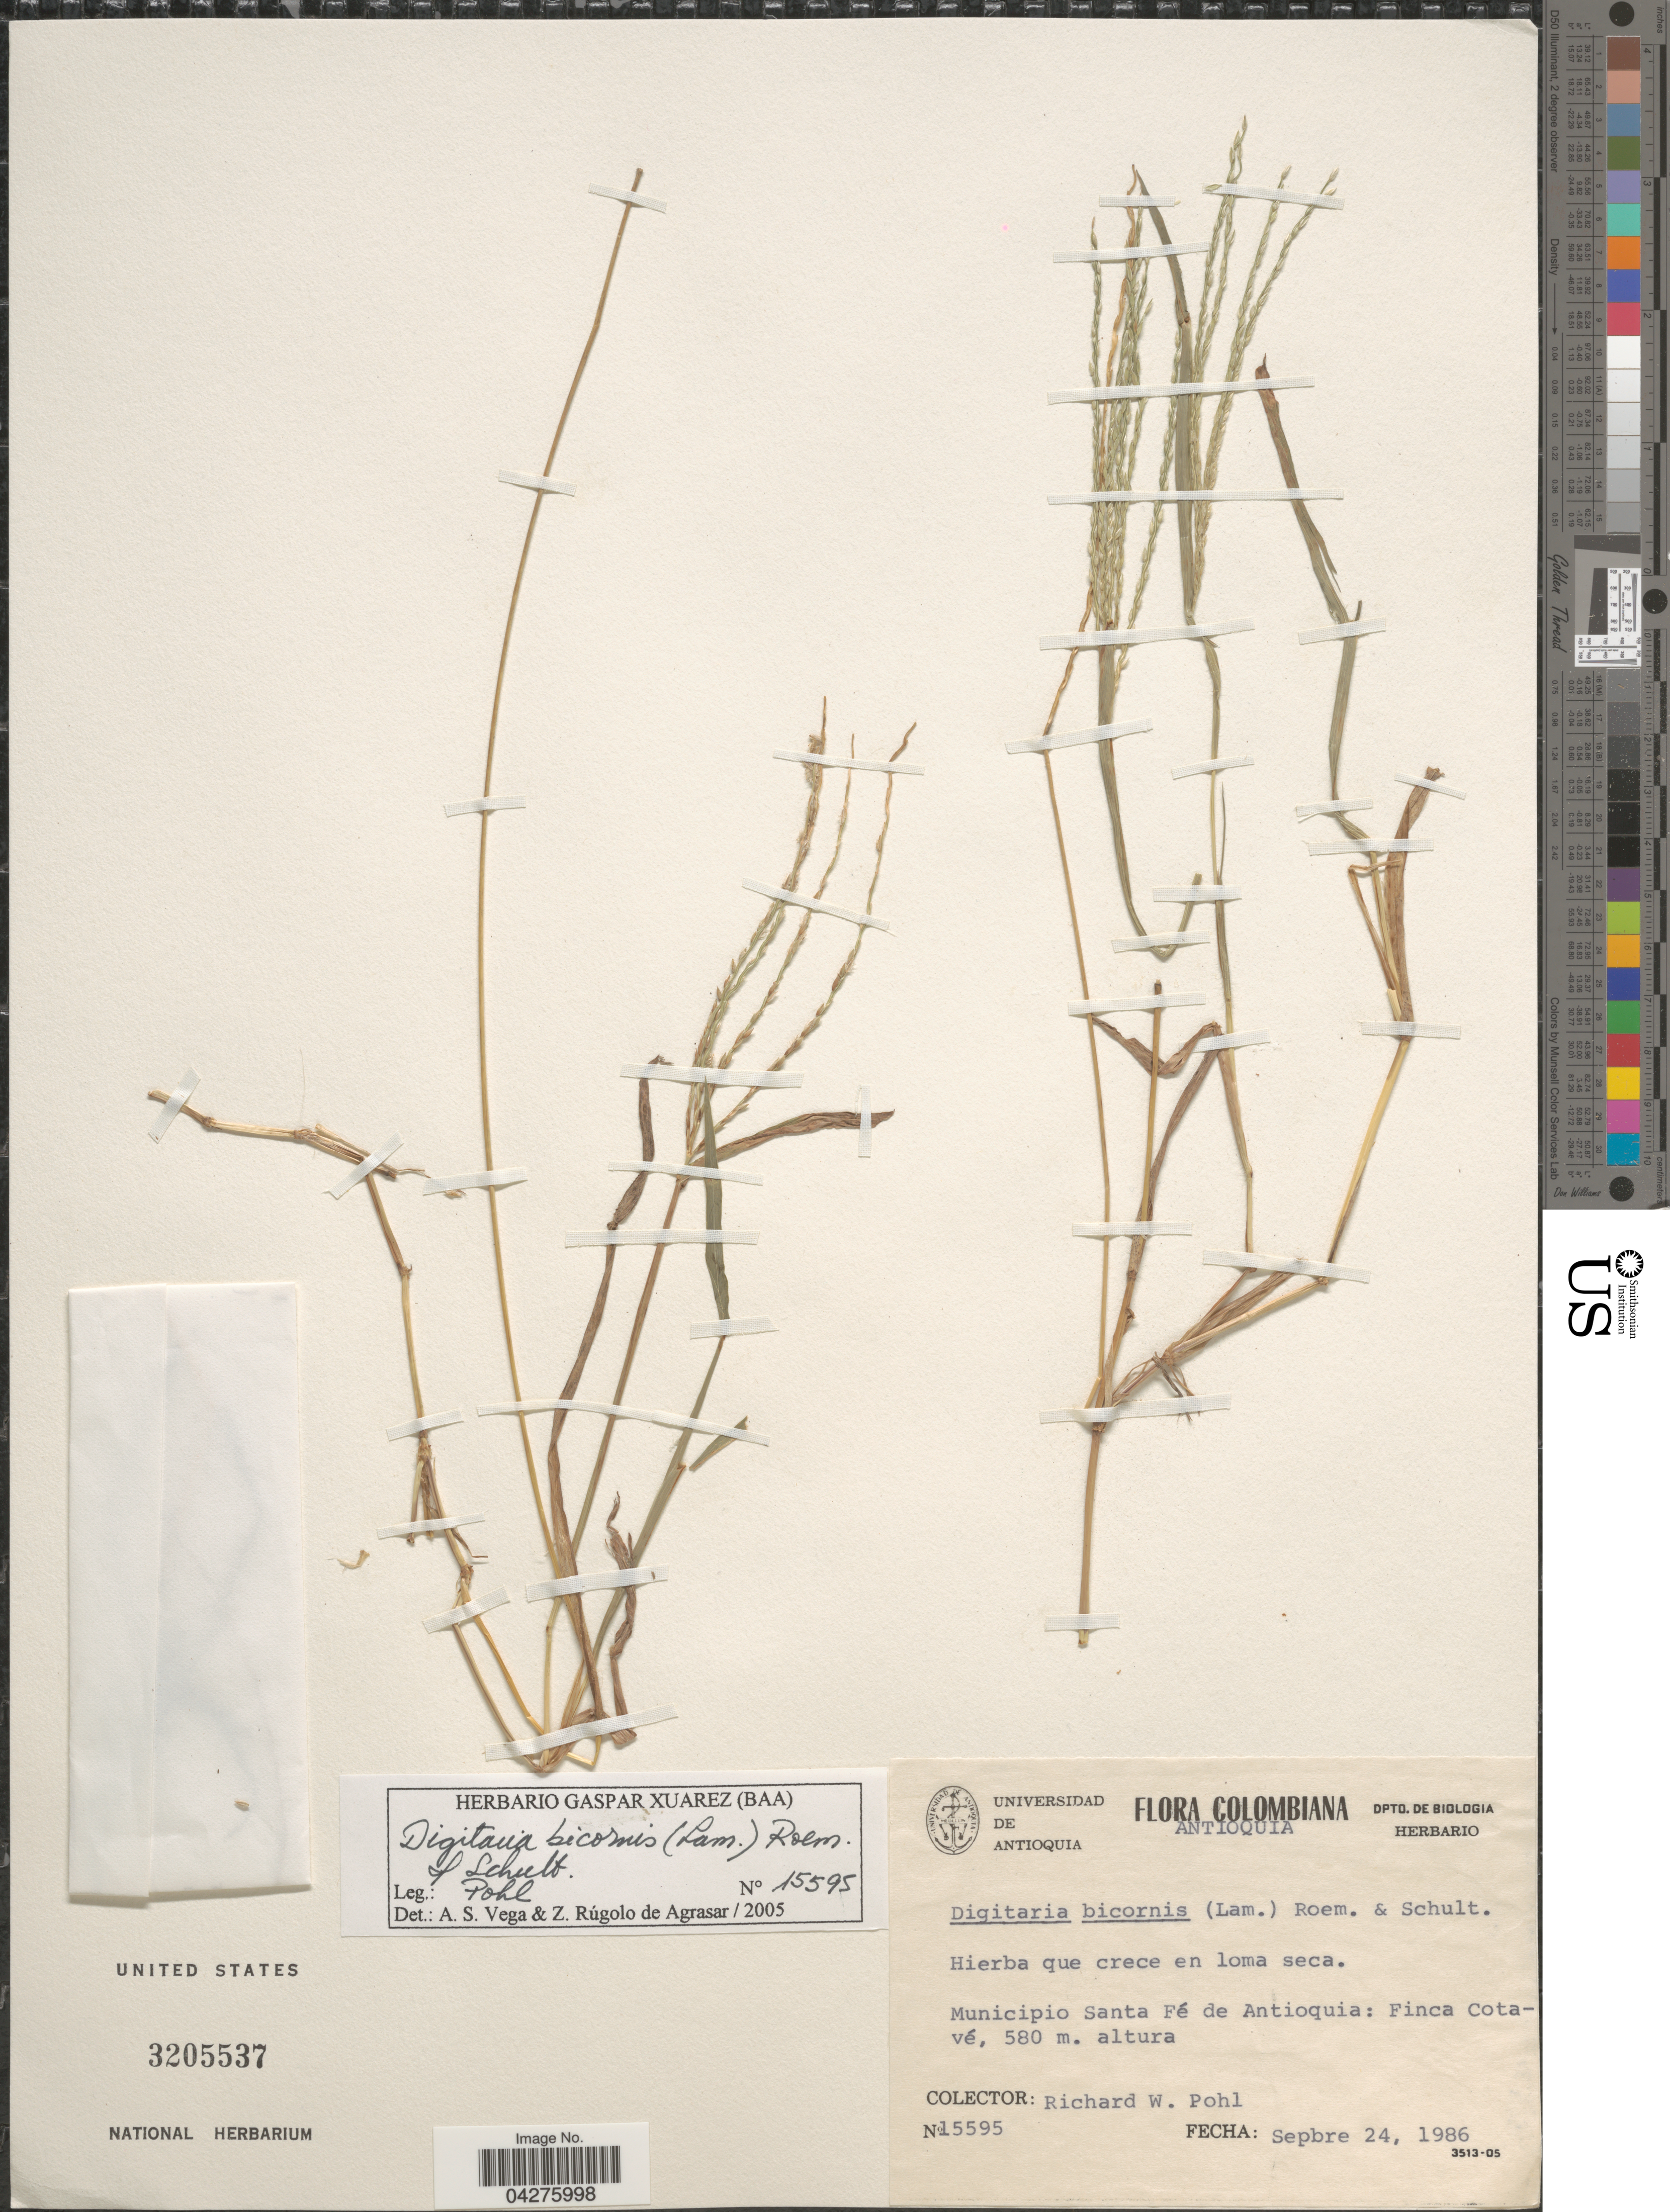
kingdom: Plantae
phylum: Tracheophyta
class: Liliopsida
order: Poales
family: Poaceae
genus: Digitaria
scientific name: Digitaria bicornis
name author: (Lam.) Roem. & Schult.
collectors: R. W. Pohl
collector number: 15595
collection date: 1986-09-24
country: Colombia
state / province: Antioquia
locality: Municipio Santa Fé de Antioquia: Finca Cotavé.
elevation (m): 580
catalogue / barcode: US 3205537